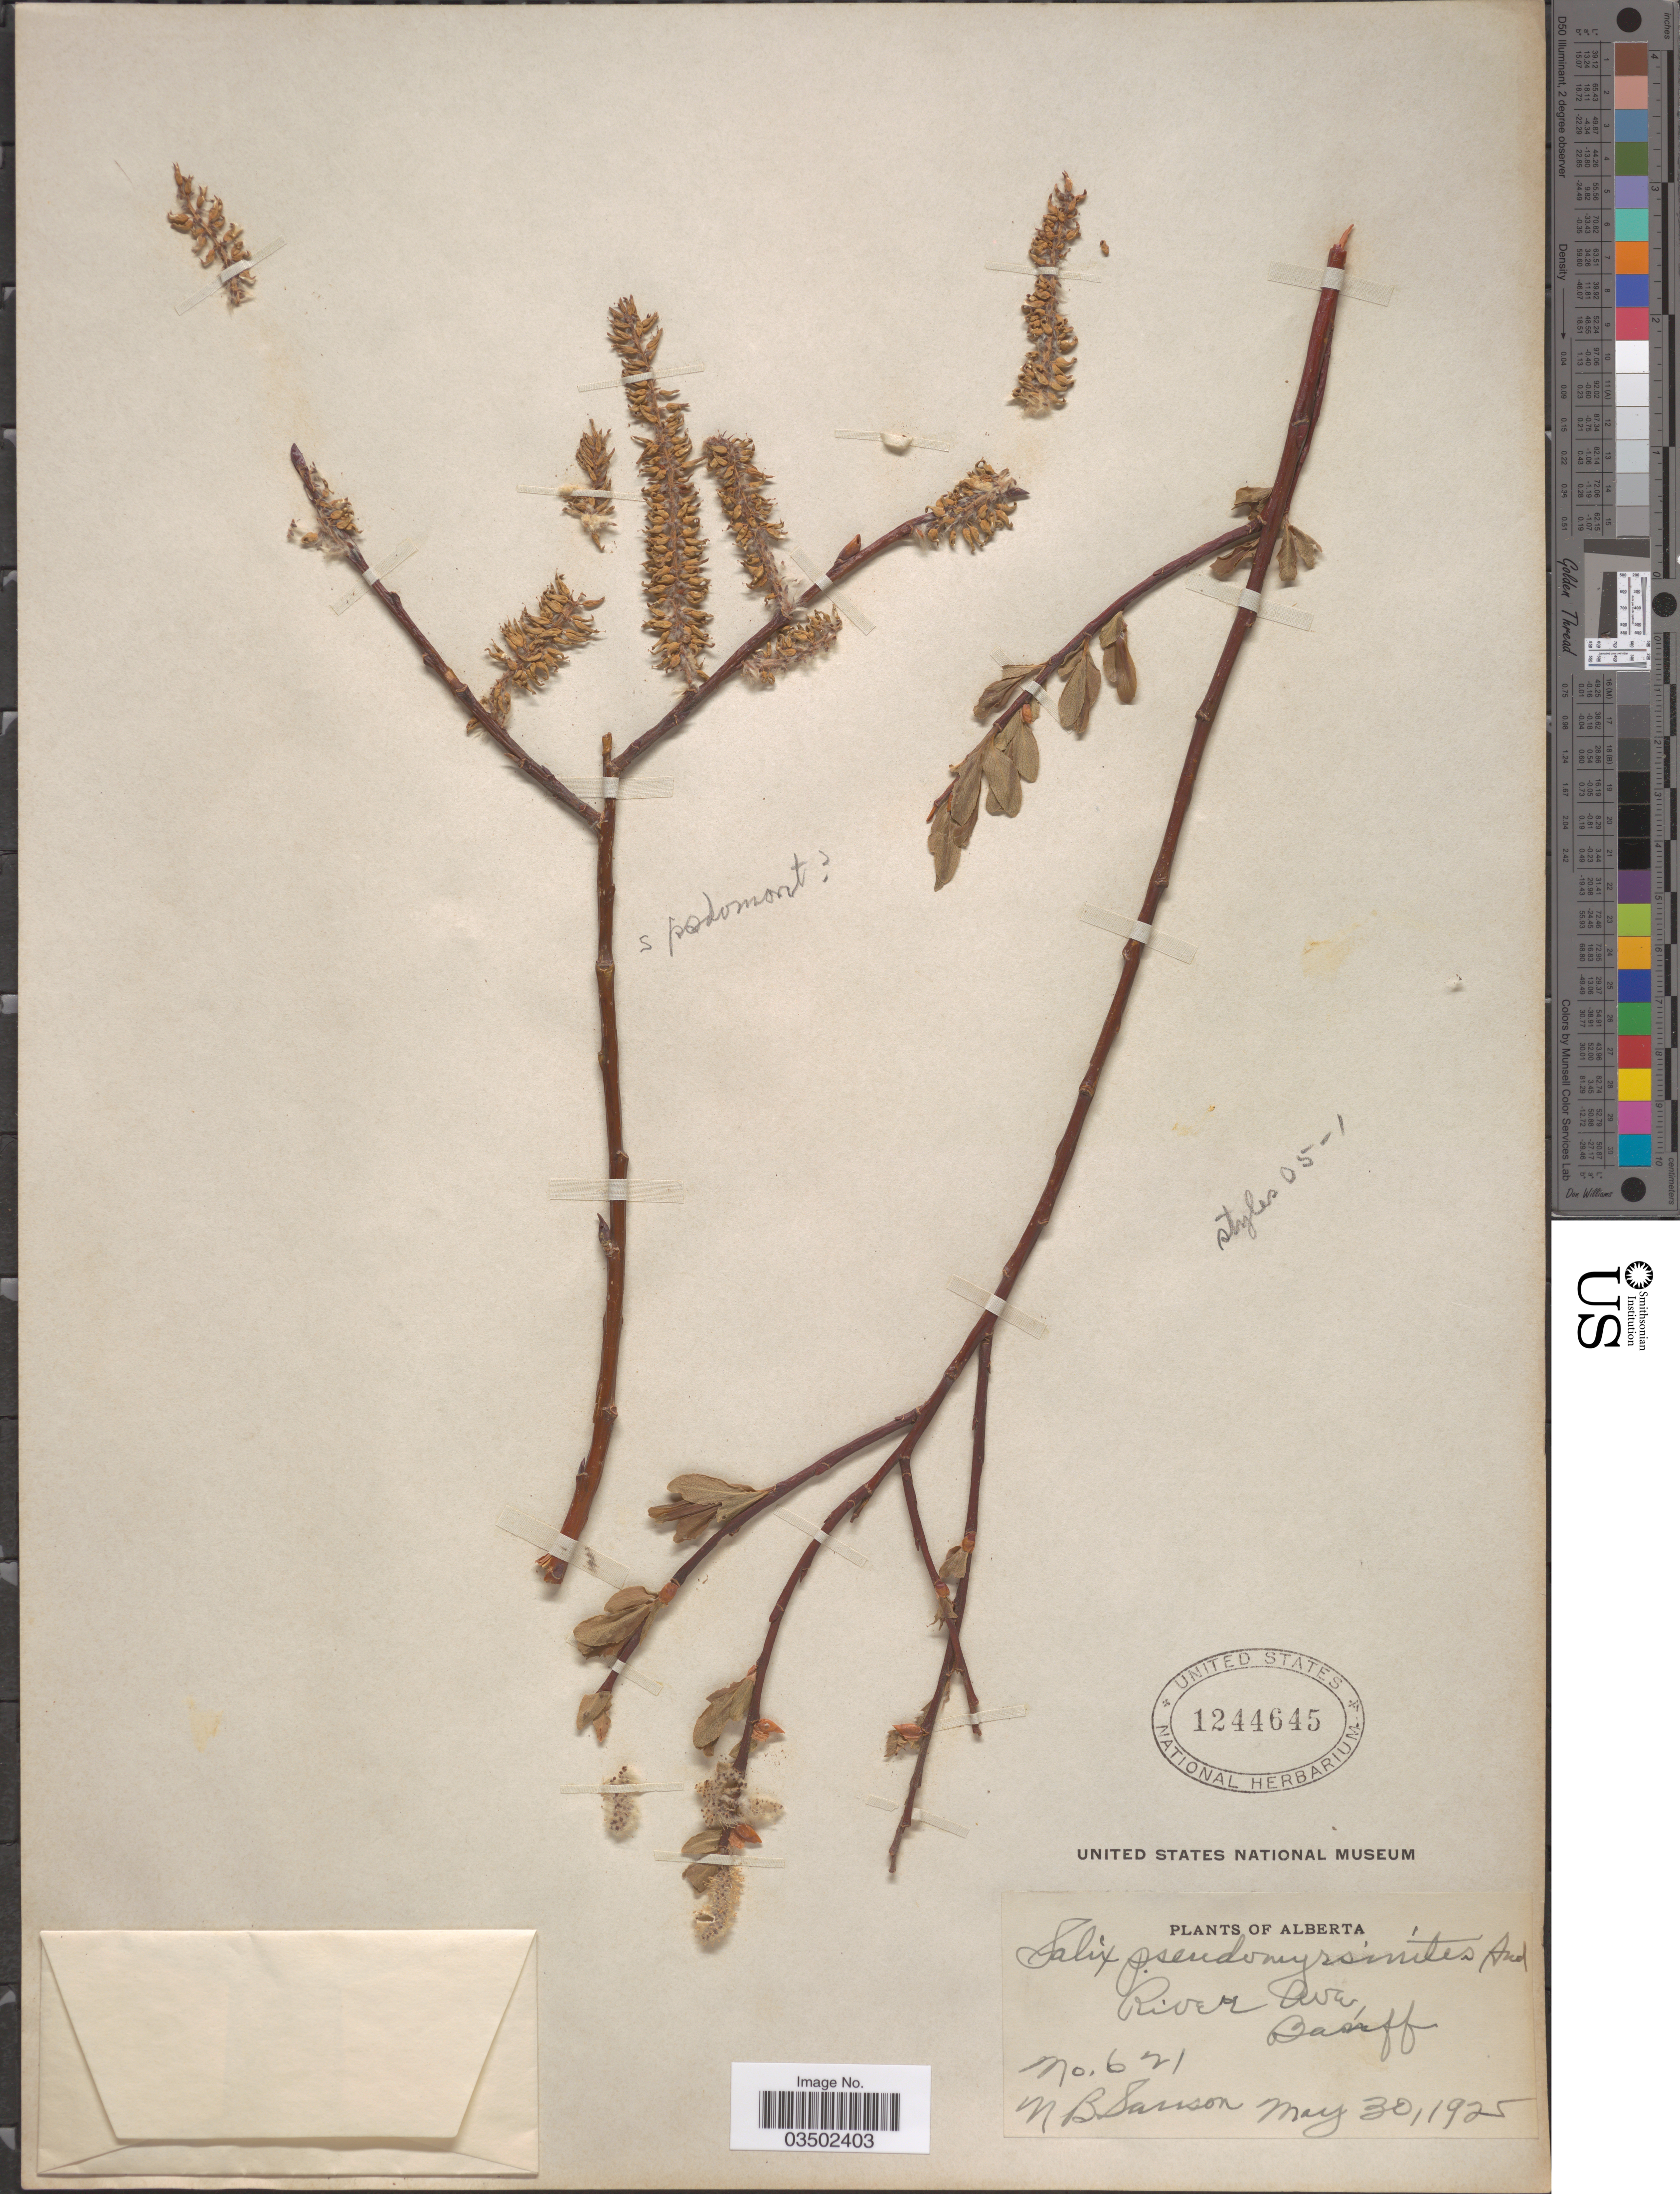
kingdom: Plantae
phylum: Tracheophyta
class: Magnoliopsida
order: Malpighiales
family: Salicaceae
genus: Salix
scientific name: Salix pseudocordata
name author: (Andersson) Andersson ex Rydb.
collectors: N. Sanson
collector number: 621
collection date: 1925-05-30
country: Canada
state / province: Alberta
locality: River Ave, Banff.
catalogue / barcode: US 1244645